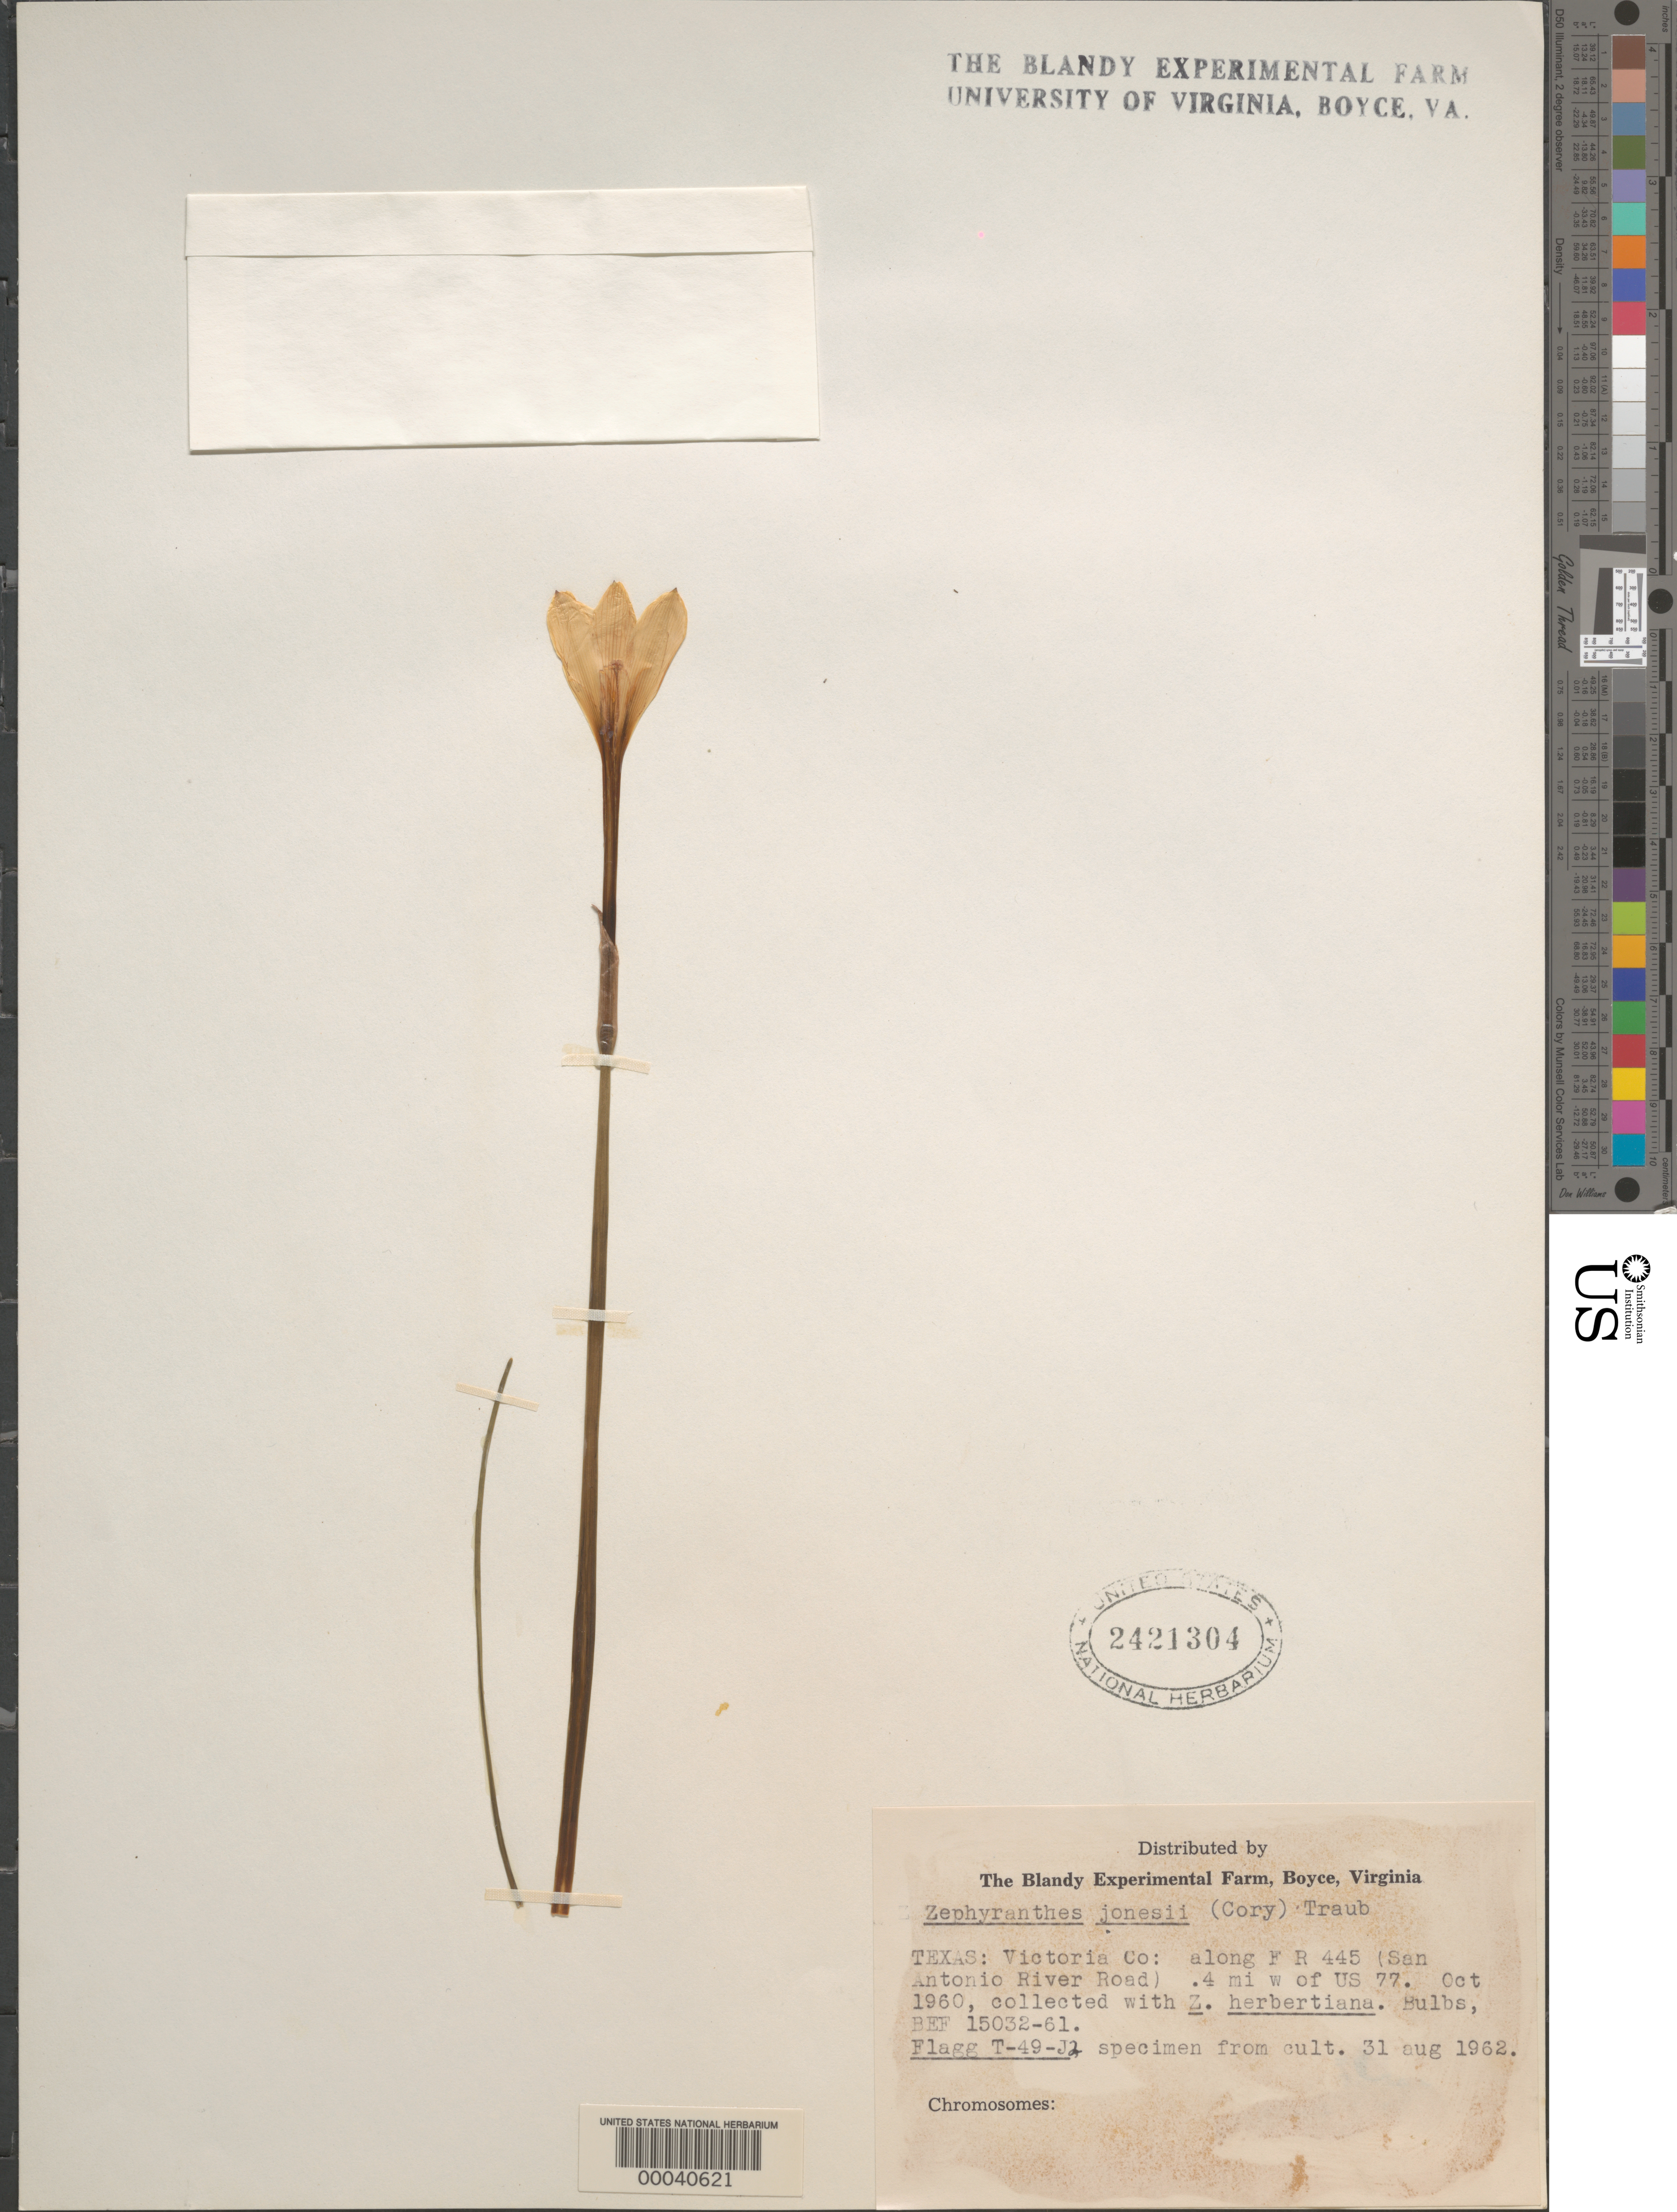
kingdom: Plantae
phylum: Tracheophyta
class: Liliopsida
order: Asparagales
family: Amaryllidaceae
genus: Zephyranthes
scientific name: Zephyranthes jonesii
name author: (Cory) Traub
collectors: R. O. Flagg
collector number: T-49-j2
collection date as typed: Oct 1960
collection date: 1960-10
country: United States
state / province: Texas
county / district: Victoria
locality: Along farm rd 445 (san antonio river rd.) 0.4 mi. w of us hwy 77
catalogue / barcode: US 2421304